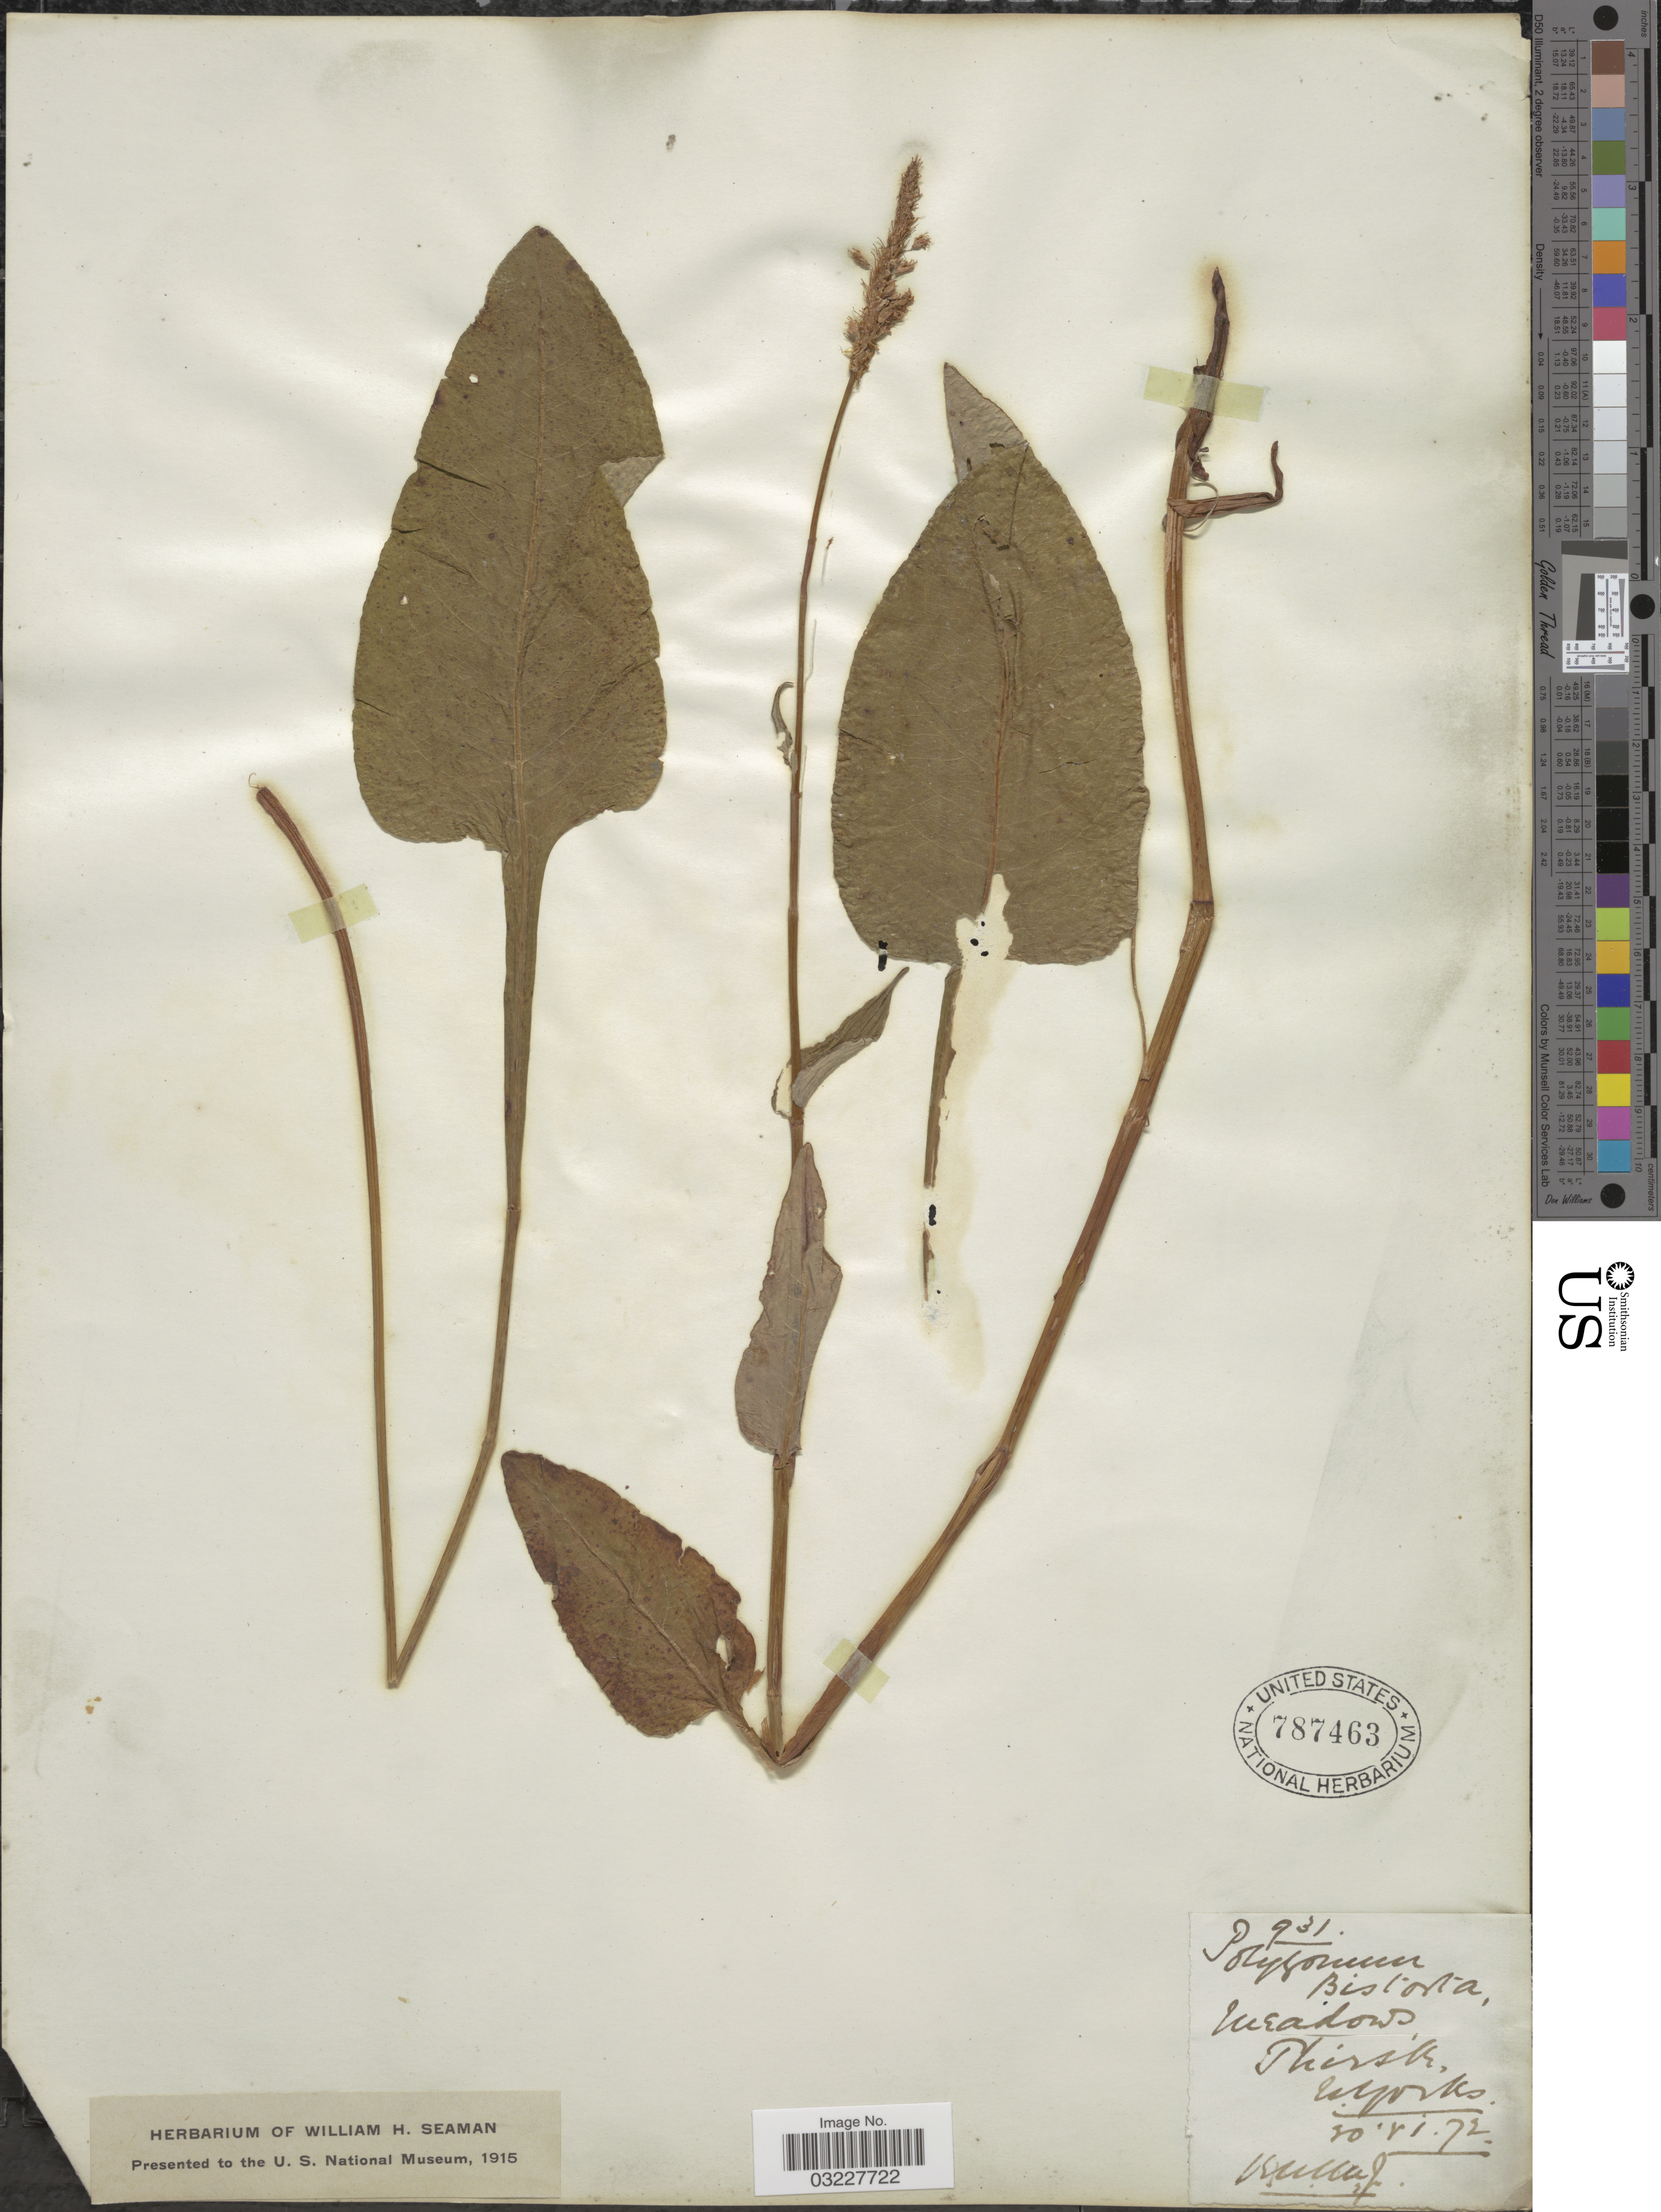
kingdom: Plantae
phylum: Tracheophyta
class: Magnoliopsida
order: Caryophyllales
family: Polygonaceae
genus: Bistorta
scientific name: Bistorta officinalis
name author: Delarbre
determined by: Strong, Mark T., (BOT), Smithsonian Institution - National Museum of Natural History (UNITED STATES)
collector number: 931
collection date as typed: Transcribed d/m/y: 30/6/72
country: United Kingdom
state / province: England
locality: Thirsk, W. Yorks.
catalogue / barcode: US 787463